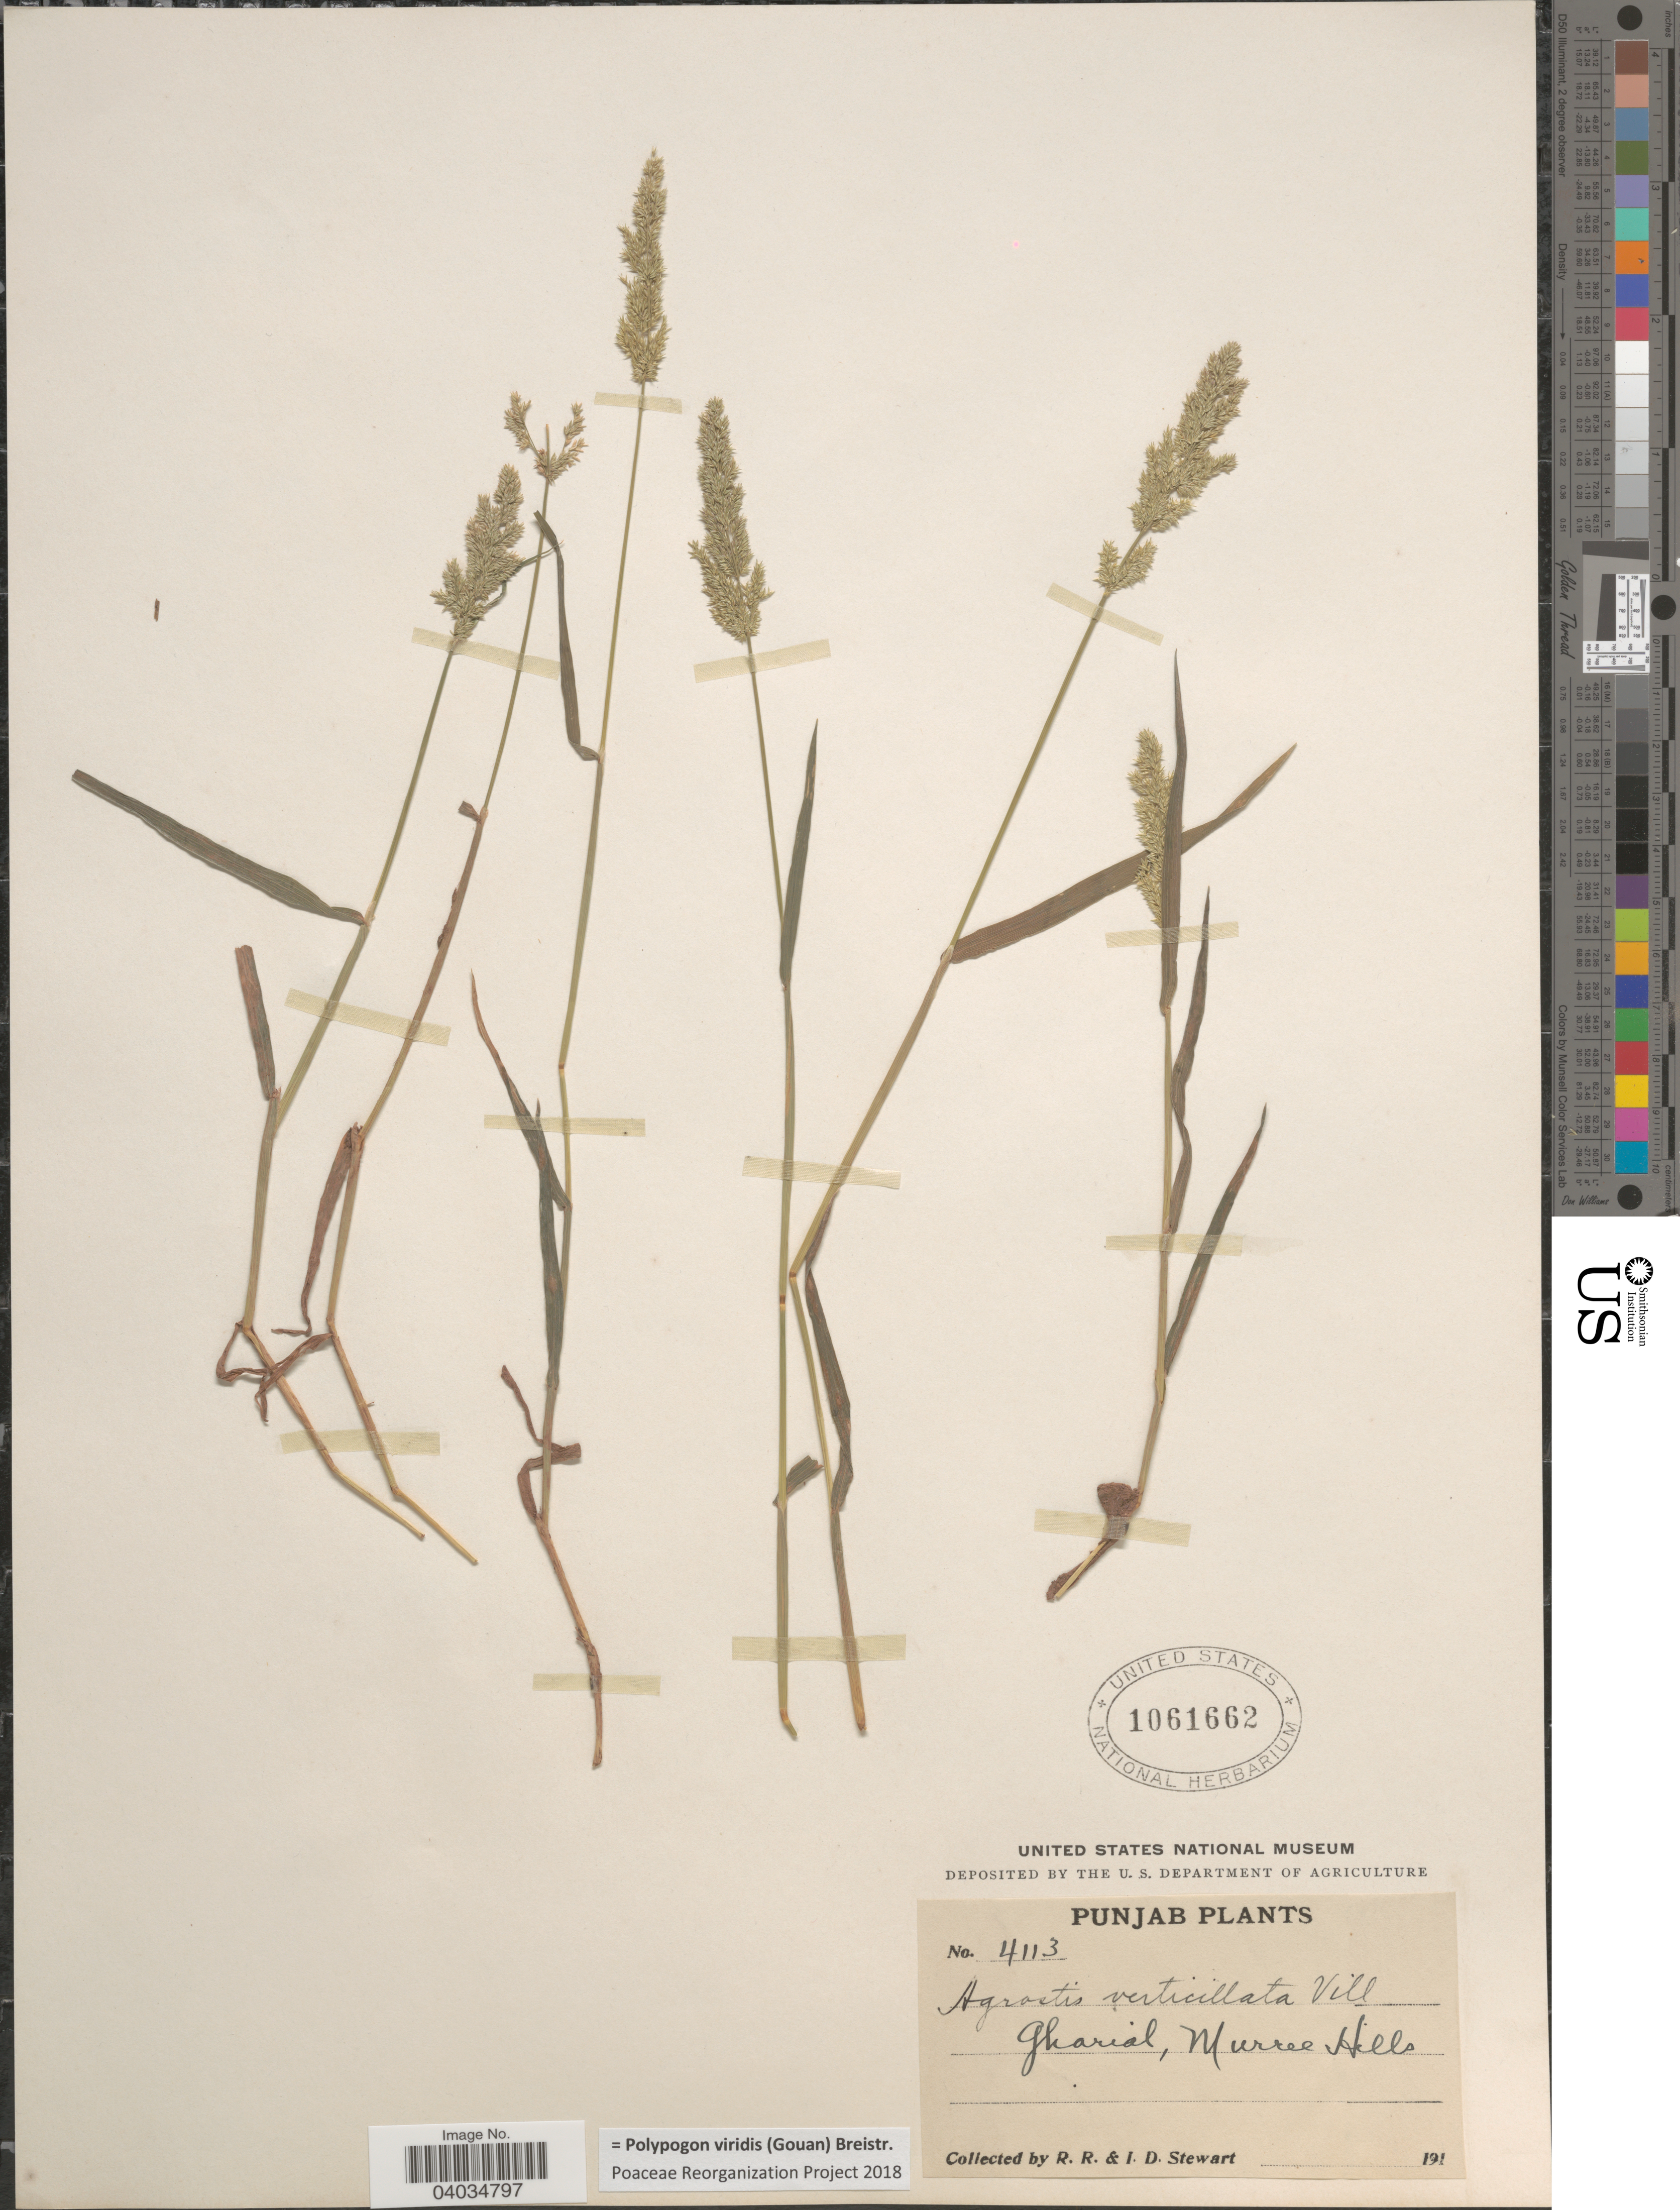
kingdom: Plantae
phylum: Tracheophyta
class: Liliopsida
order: Poales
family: Poaceae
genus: Polypogon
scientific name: Polypogon viridis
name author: (Gouan) Breistroffer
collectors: R. Stewart & I. Stewart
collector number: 4113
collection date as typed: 191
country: Pakistan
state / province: Punjab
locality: Gharial, Murree Hills.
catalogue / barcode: US 1061662